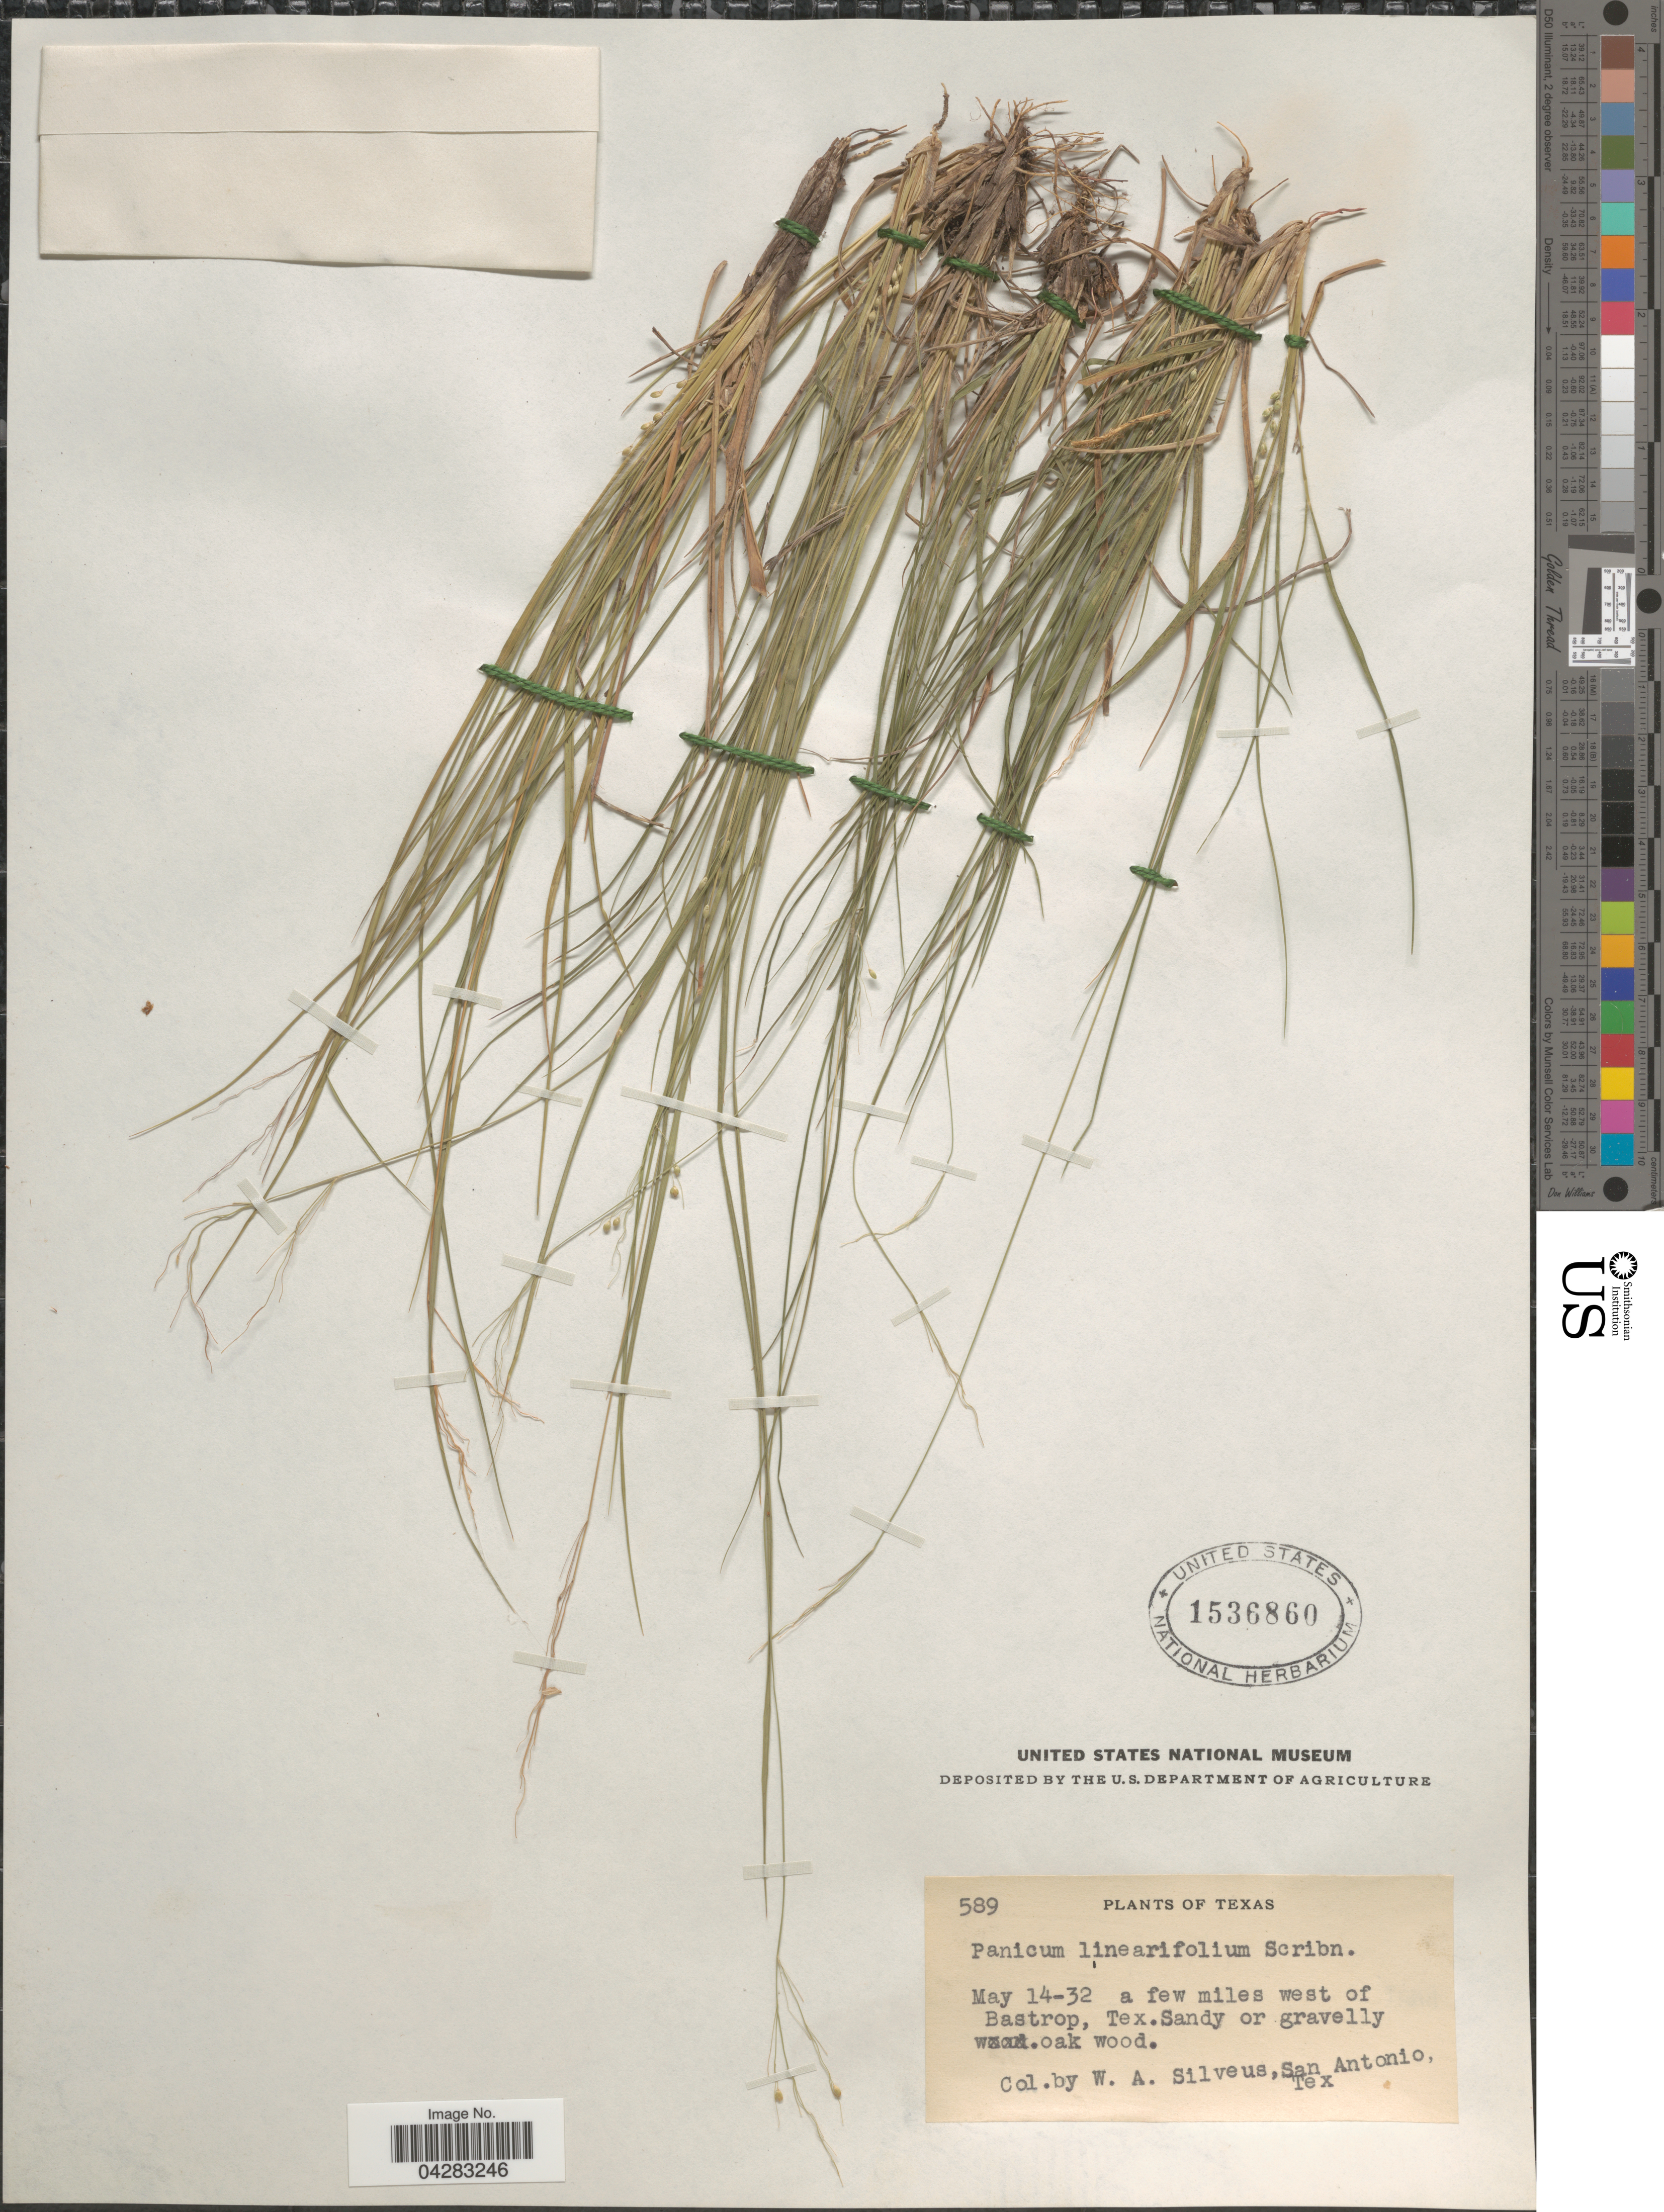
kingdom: Plantae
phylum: Tracheophyta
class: Liliopsida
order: Poales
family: Poaceae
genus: Dichanthelium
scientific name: Dichanthelium linearifolium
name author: (Scribn.) Gould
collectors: W. Silveus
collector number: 589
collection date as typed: Transcribed d/m/y: 14/5/32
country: United States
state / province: Texas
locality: A few miles west of Bastrop.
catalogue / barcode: US 1536860